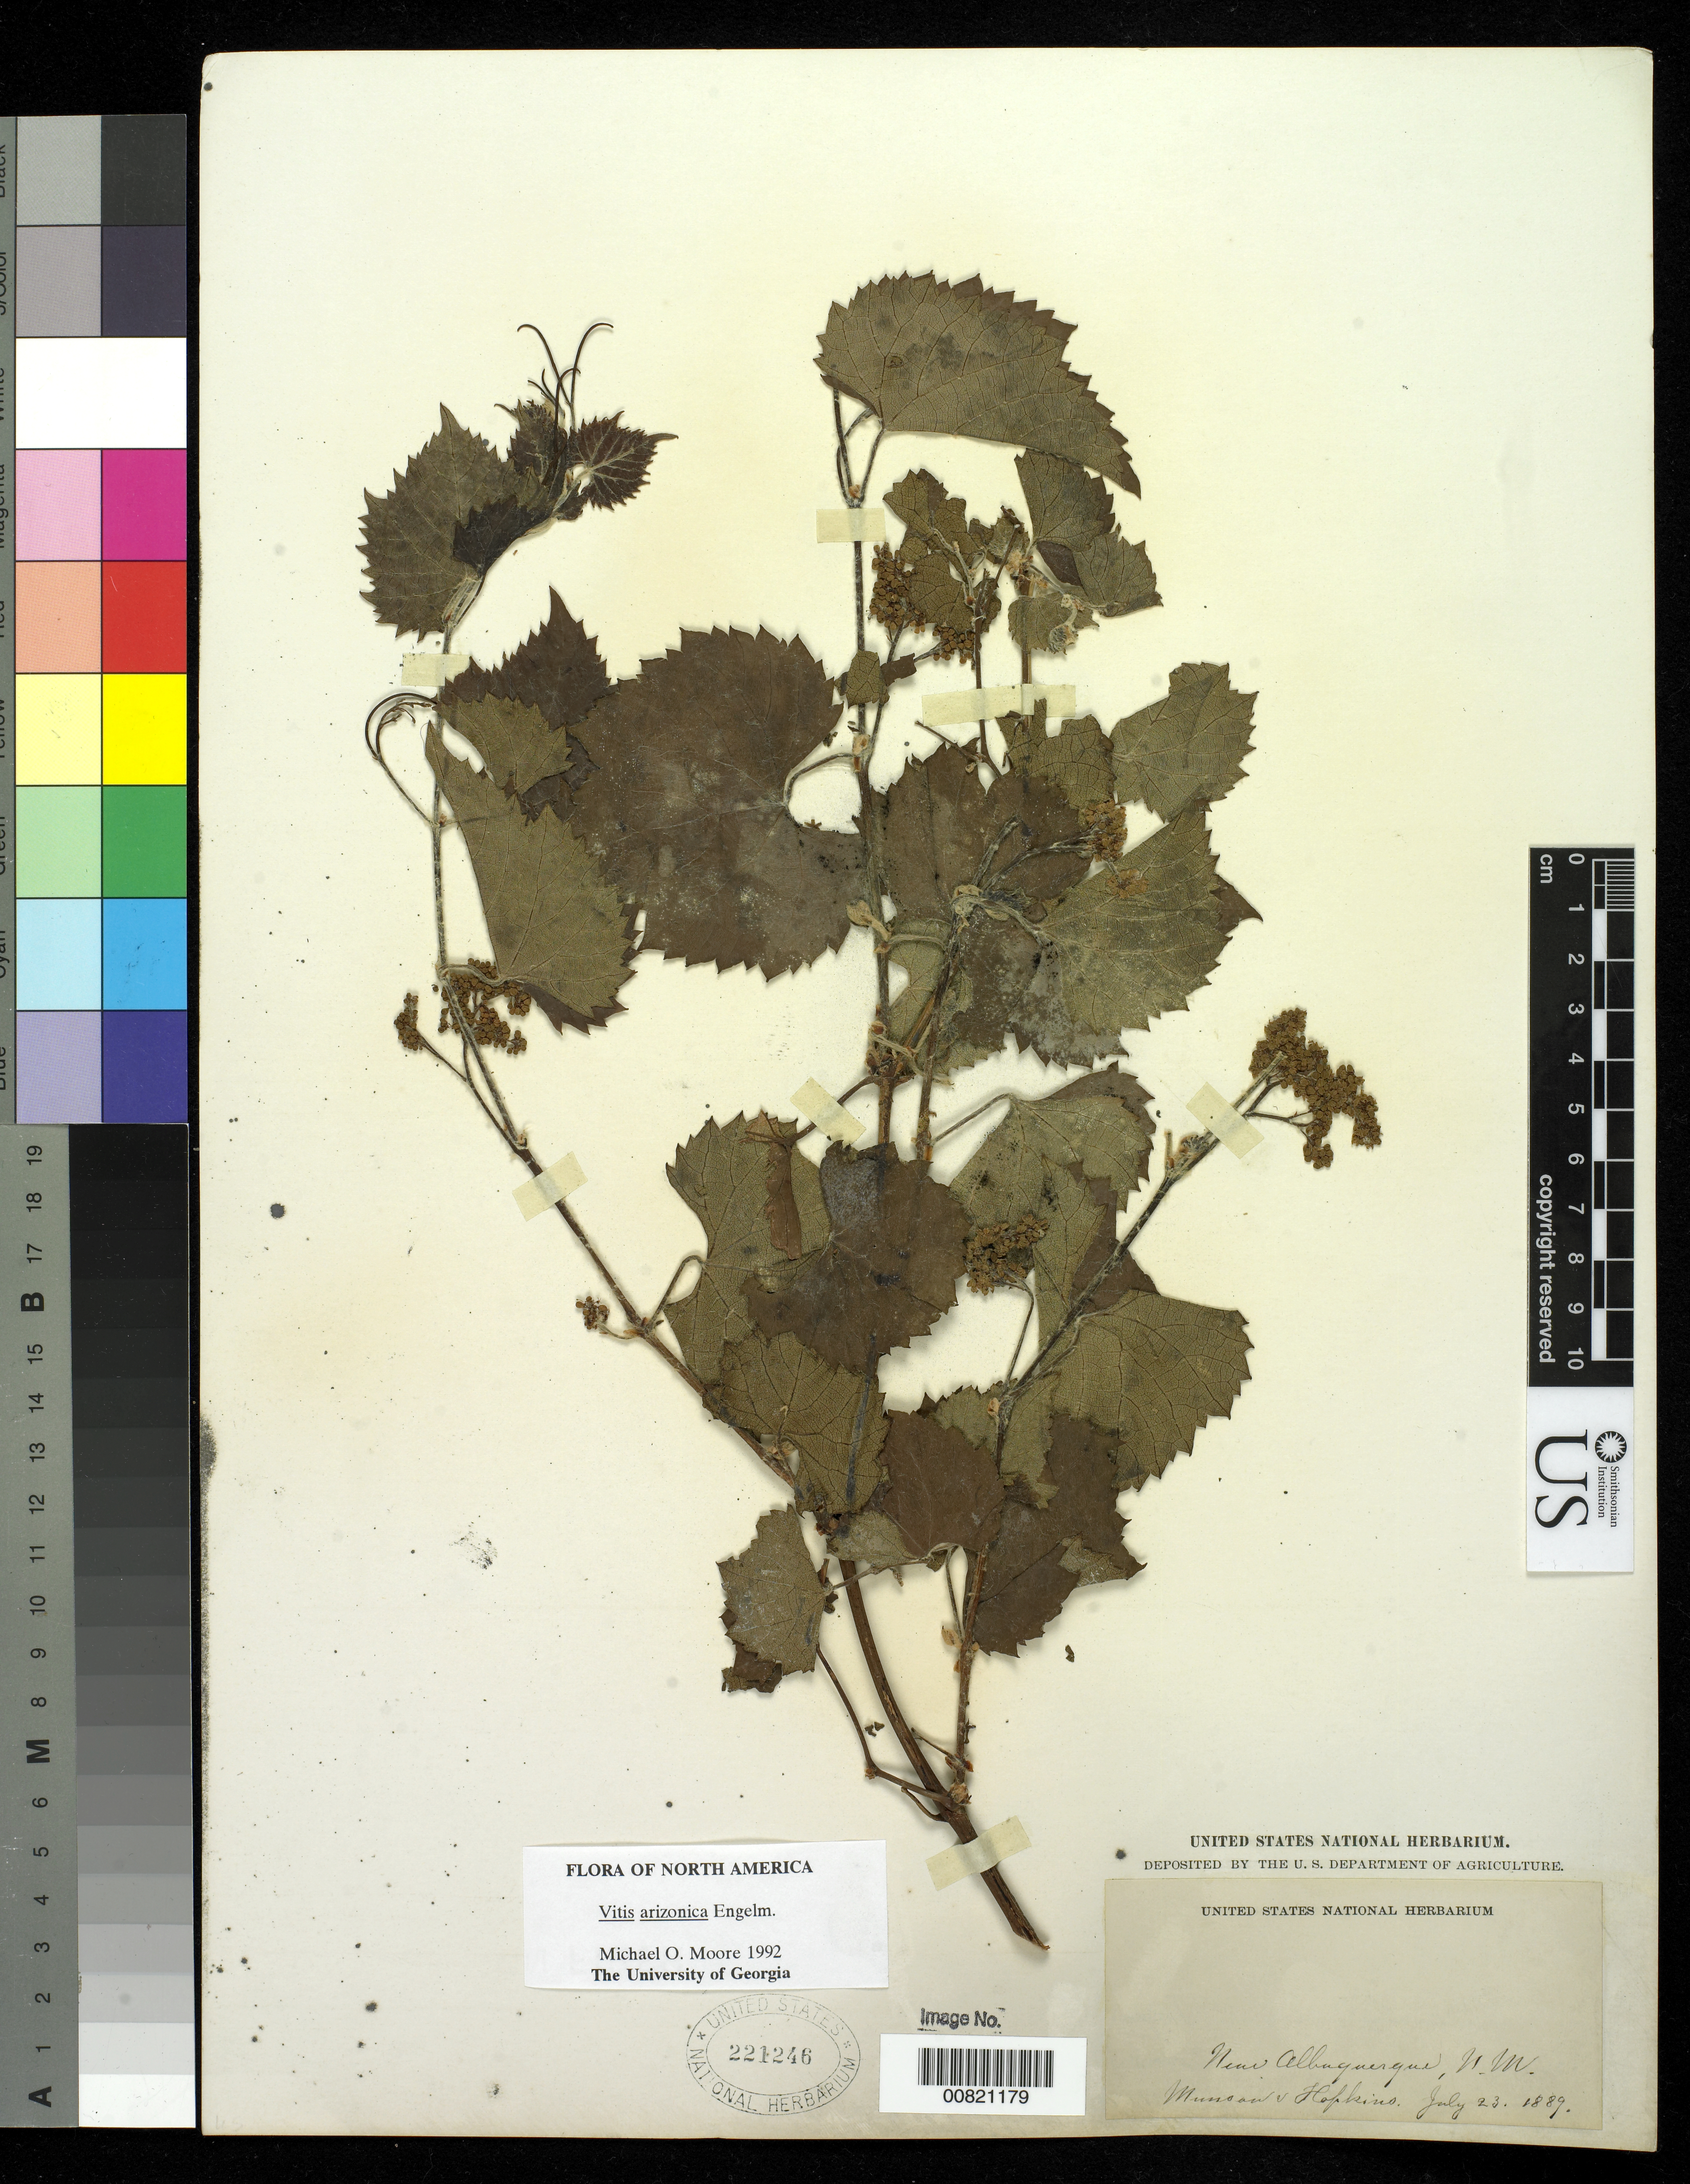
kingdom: Plantae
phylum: Tracheophyta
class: Magnoliopsida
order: Vitales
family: Vitaceae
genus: Vitis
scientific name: Vitis arizonica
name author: Engelm.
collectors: T. V. Munson & -- Hopkins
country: United States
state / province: New Mexico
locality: Newar Albuquerque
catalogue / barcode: US 221246